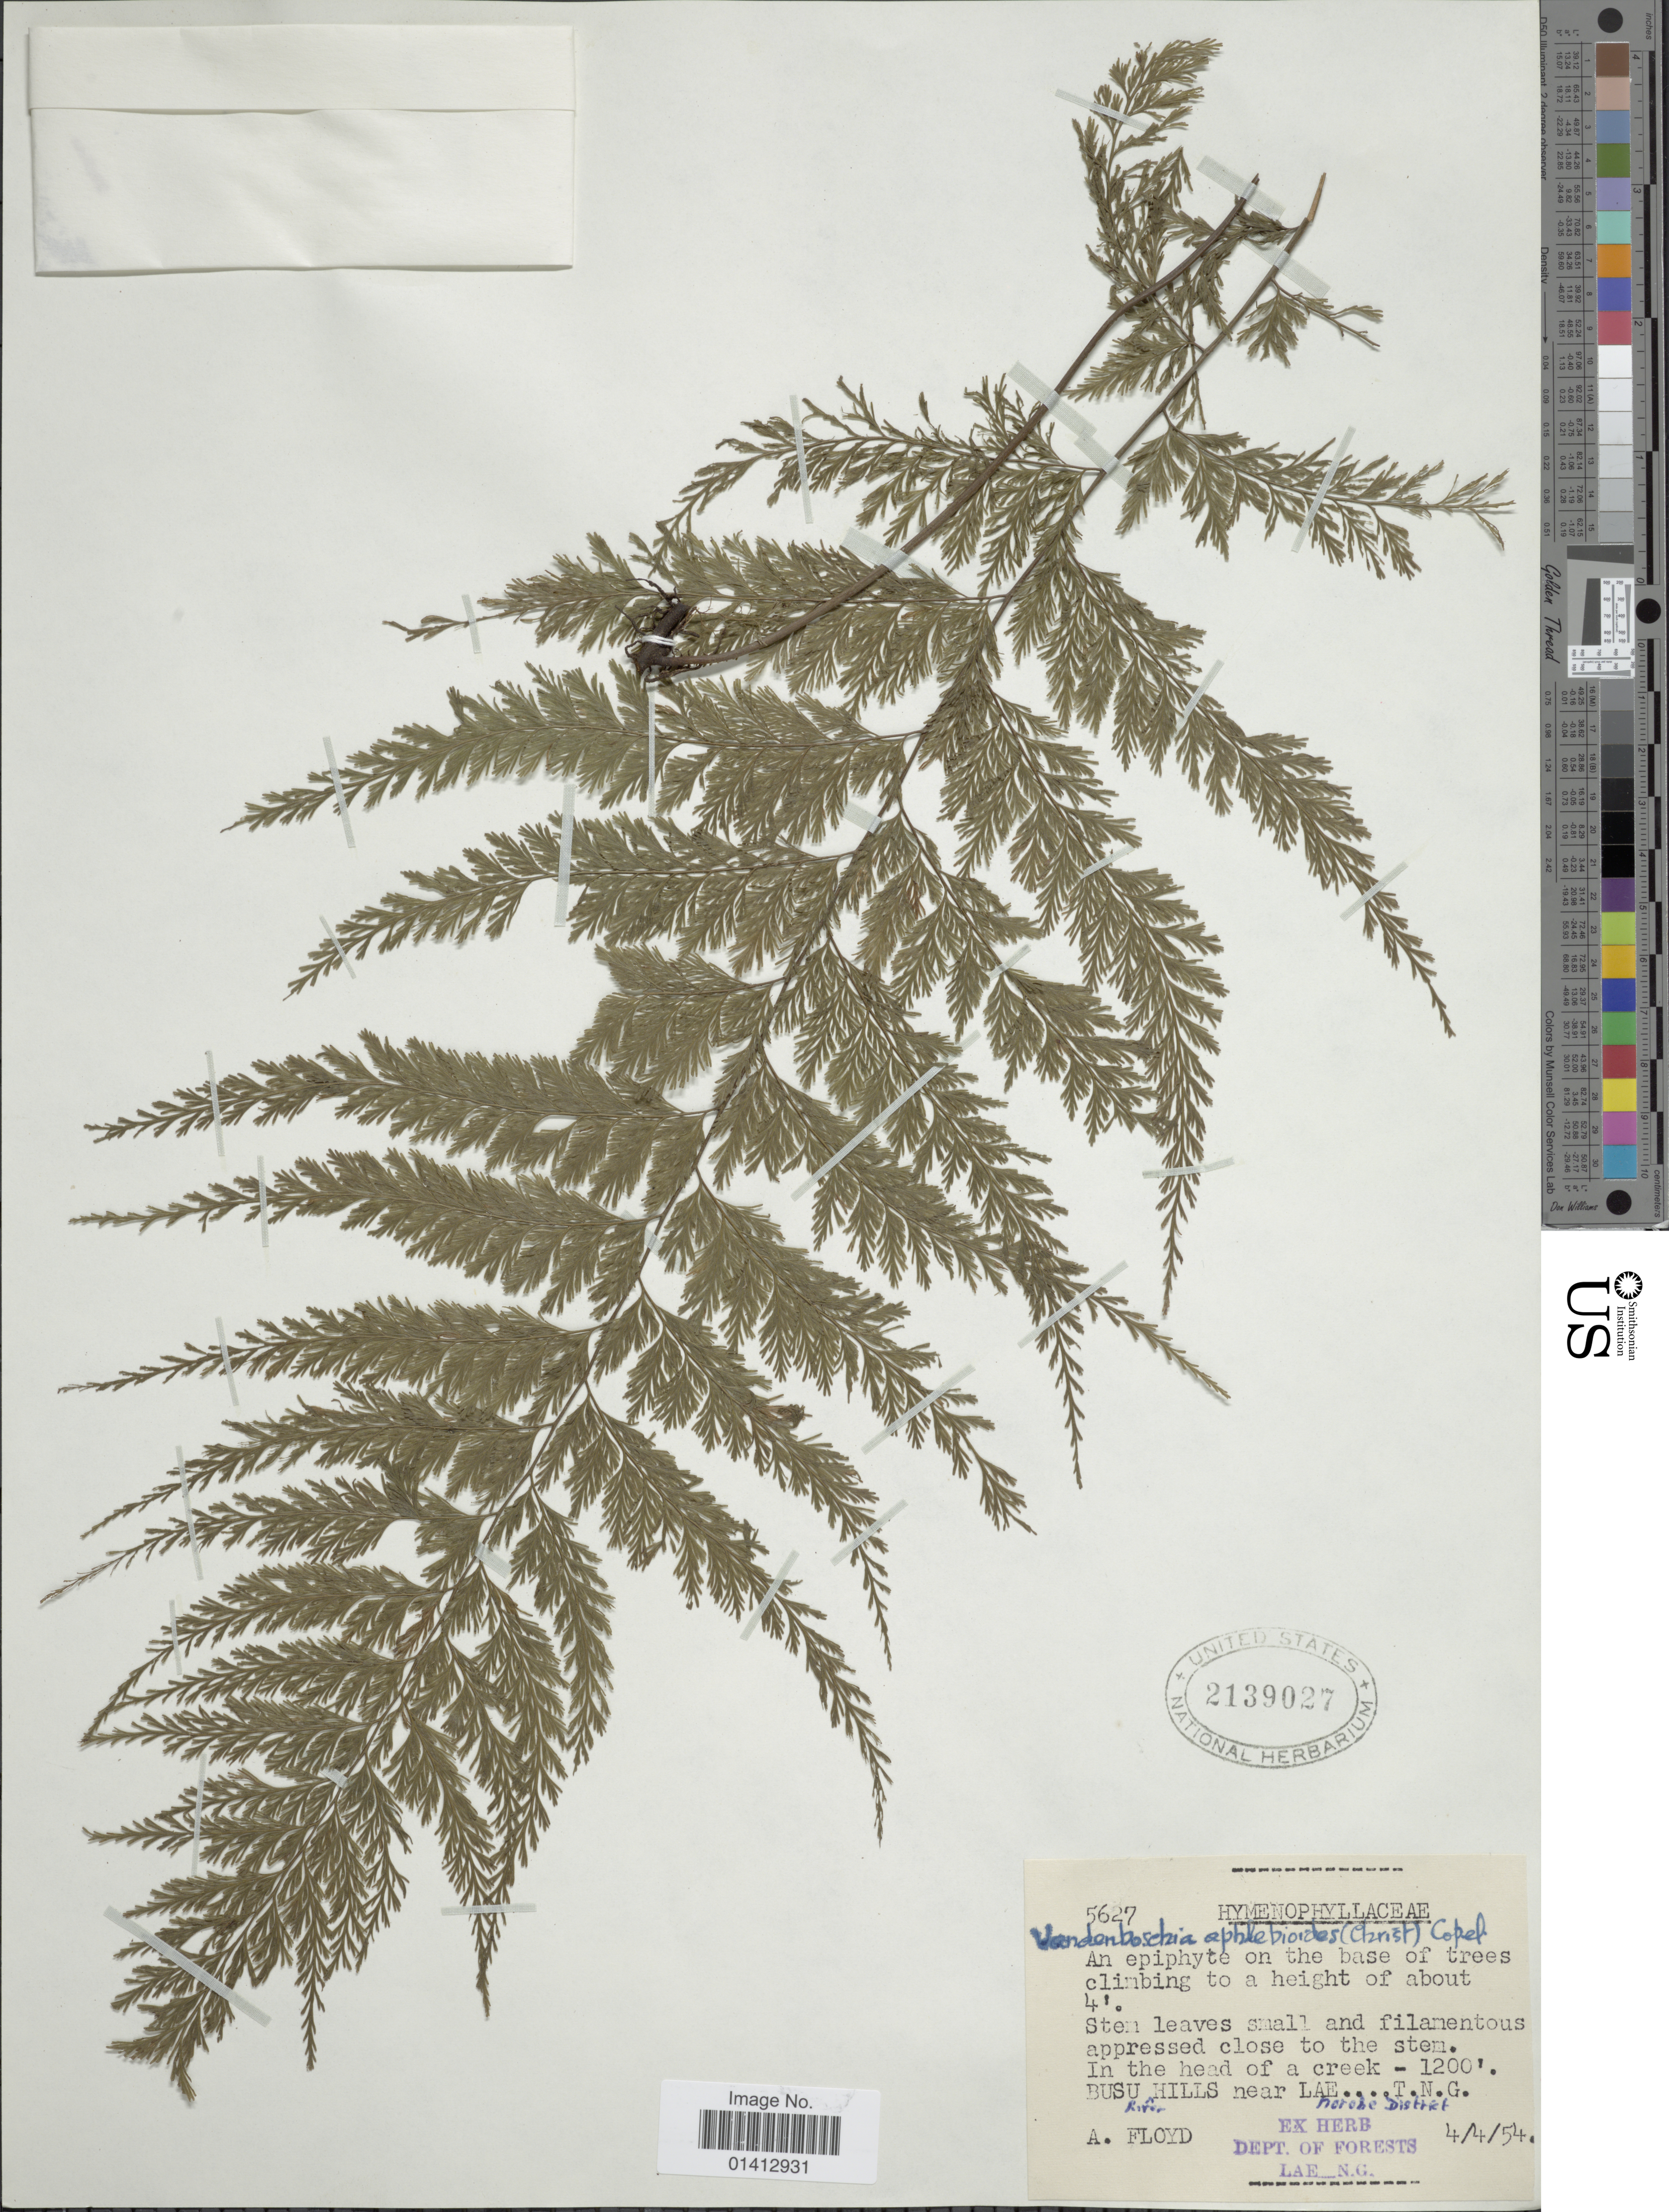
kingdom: Plantae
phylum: Tracheophyta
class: Polypodiopsida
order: Hymenophyllales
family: Hymenophyllaceae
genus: Crepidomanes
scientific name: Crepidomanes aphlebioides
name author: (Christ) I.M. Turner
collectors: A. Floyd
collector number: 5627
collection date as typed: Transcribed d/m/y: 4/4/54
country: Papua New Guinea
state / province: Morobe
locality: In the head of a creek - Busu Hills near LAE, T.N.G., Morobe District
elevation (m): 366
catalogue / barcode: US 2139027